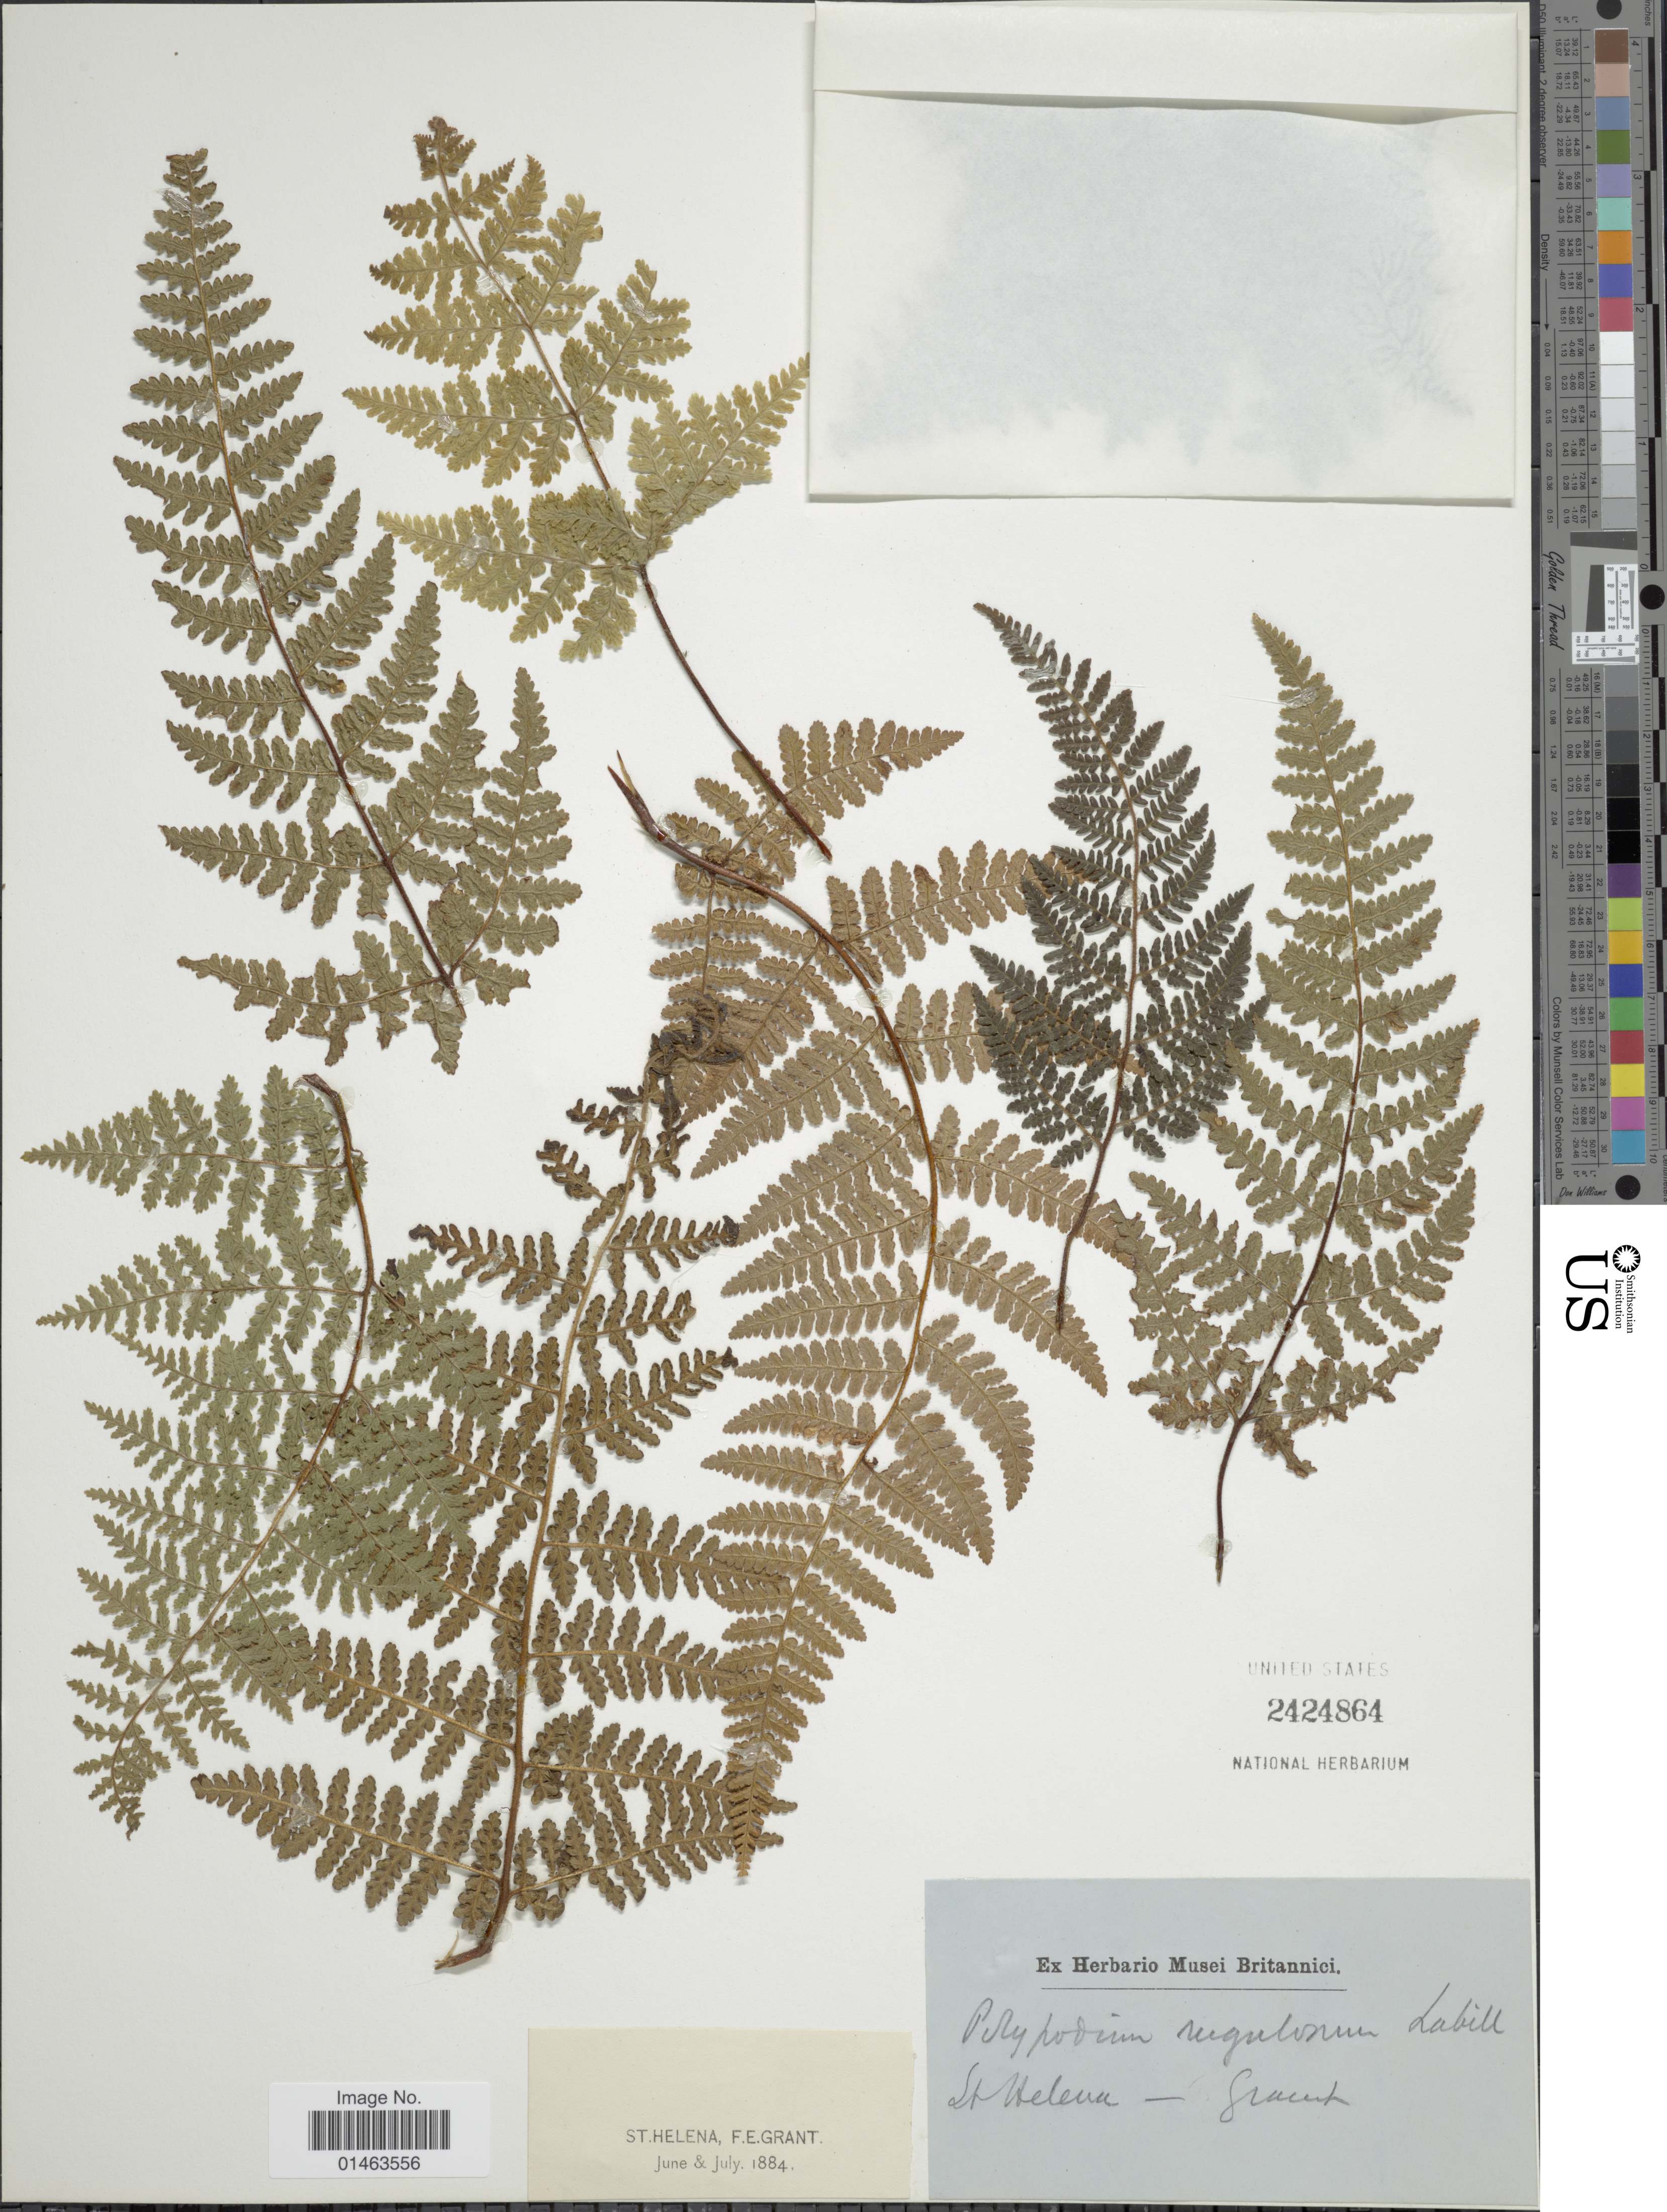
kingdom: Plantae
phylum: Tracheophyta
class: Polypodiopsida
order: Polypodiales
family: Dennstaedtiaceae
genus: Hypolepis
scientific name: Hypolepis rugosula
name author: (Labill.) J. Sm.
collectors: F. Grant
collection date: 1884-06/1884-07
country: St. Helena Islands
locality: St. Helena.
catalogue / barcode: US 2424864